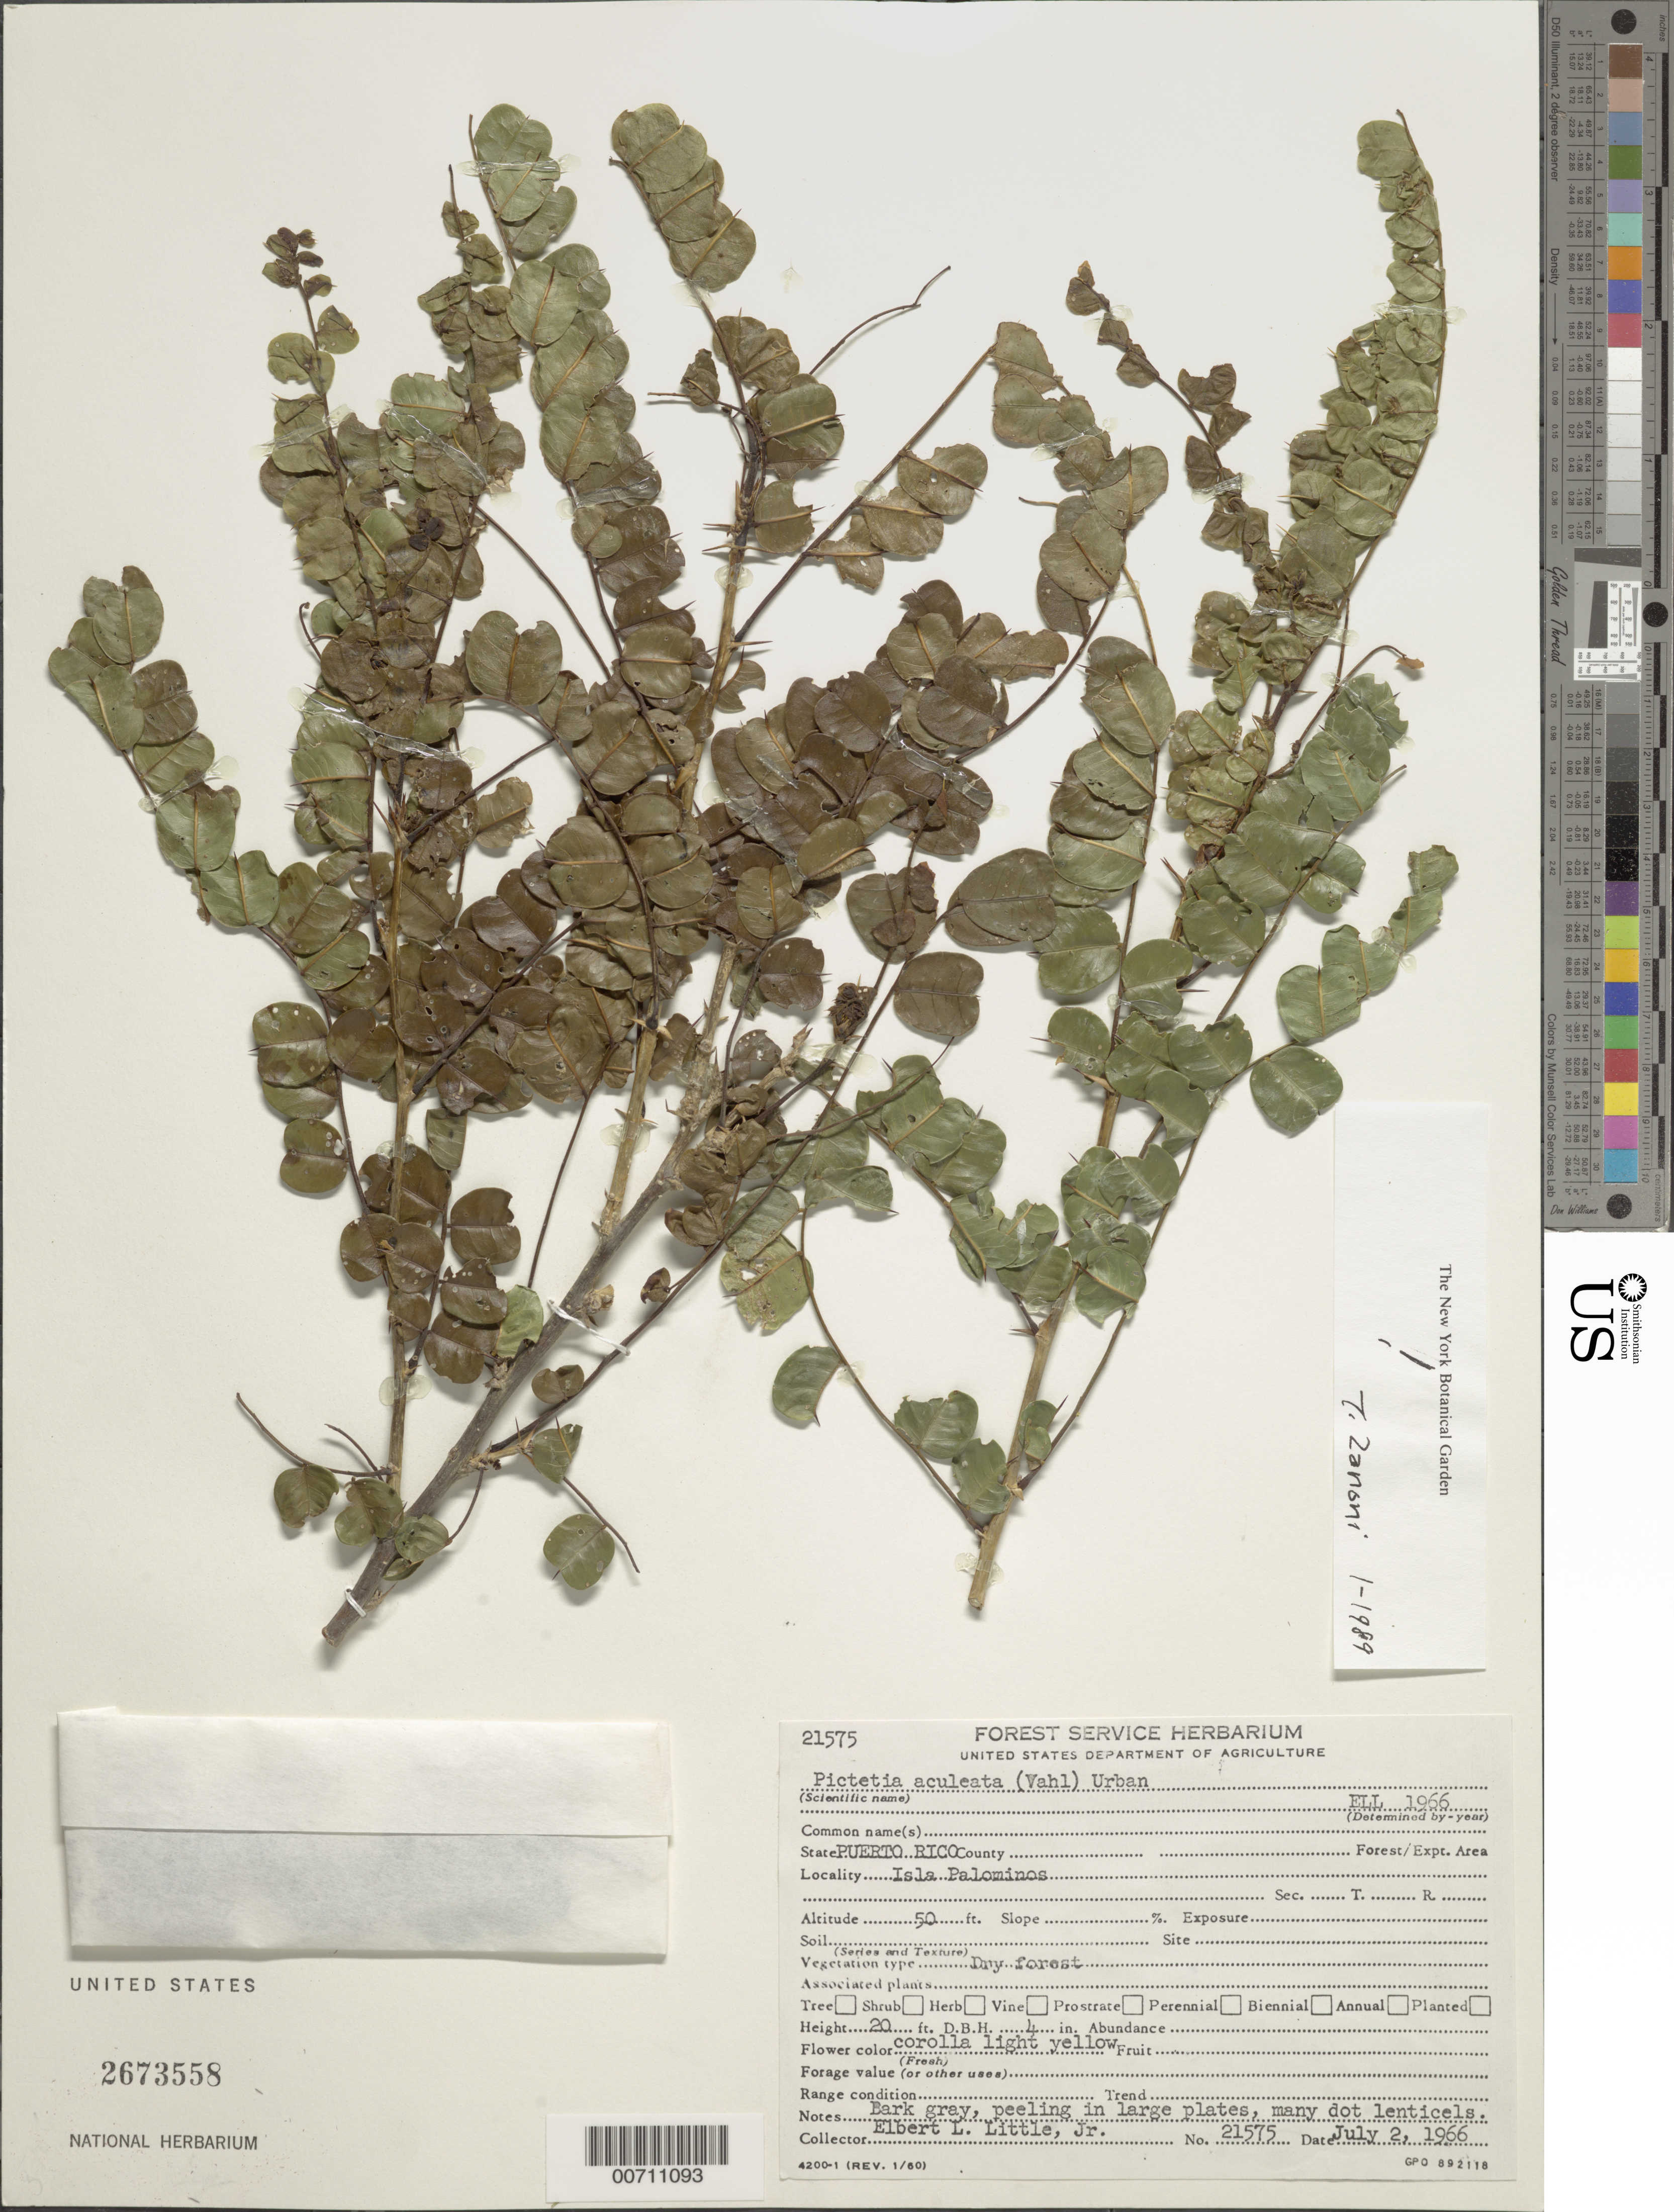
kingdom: Plantae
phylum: Tracheophyta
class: Magnoliopsida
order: Fabales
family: Fabaceae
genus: Pictetia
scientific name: Pictetia aculeata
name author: (Vahl) Urb.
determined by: Little, Elbert L., Jr., (FSSR), United States Department of Agriculture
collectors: E. L. Little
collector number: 21575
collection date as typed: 02 Jul 1966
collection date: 1966-07-02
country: Puerto Rico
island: Greater Antilles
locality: Isla Palominos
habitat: Dry forest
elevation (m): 15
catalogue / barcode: US 2673558